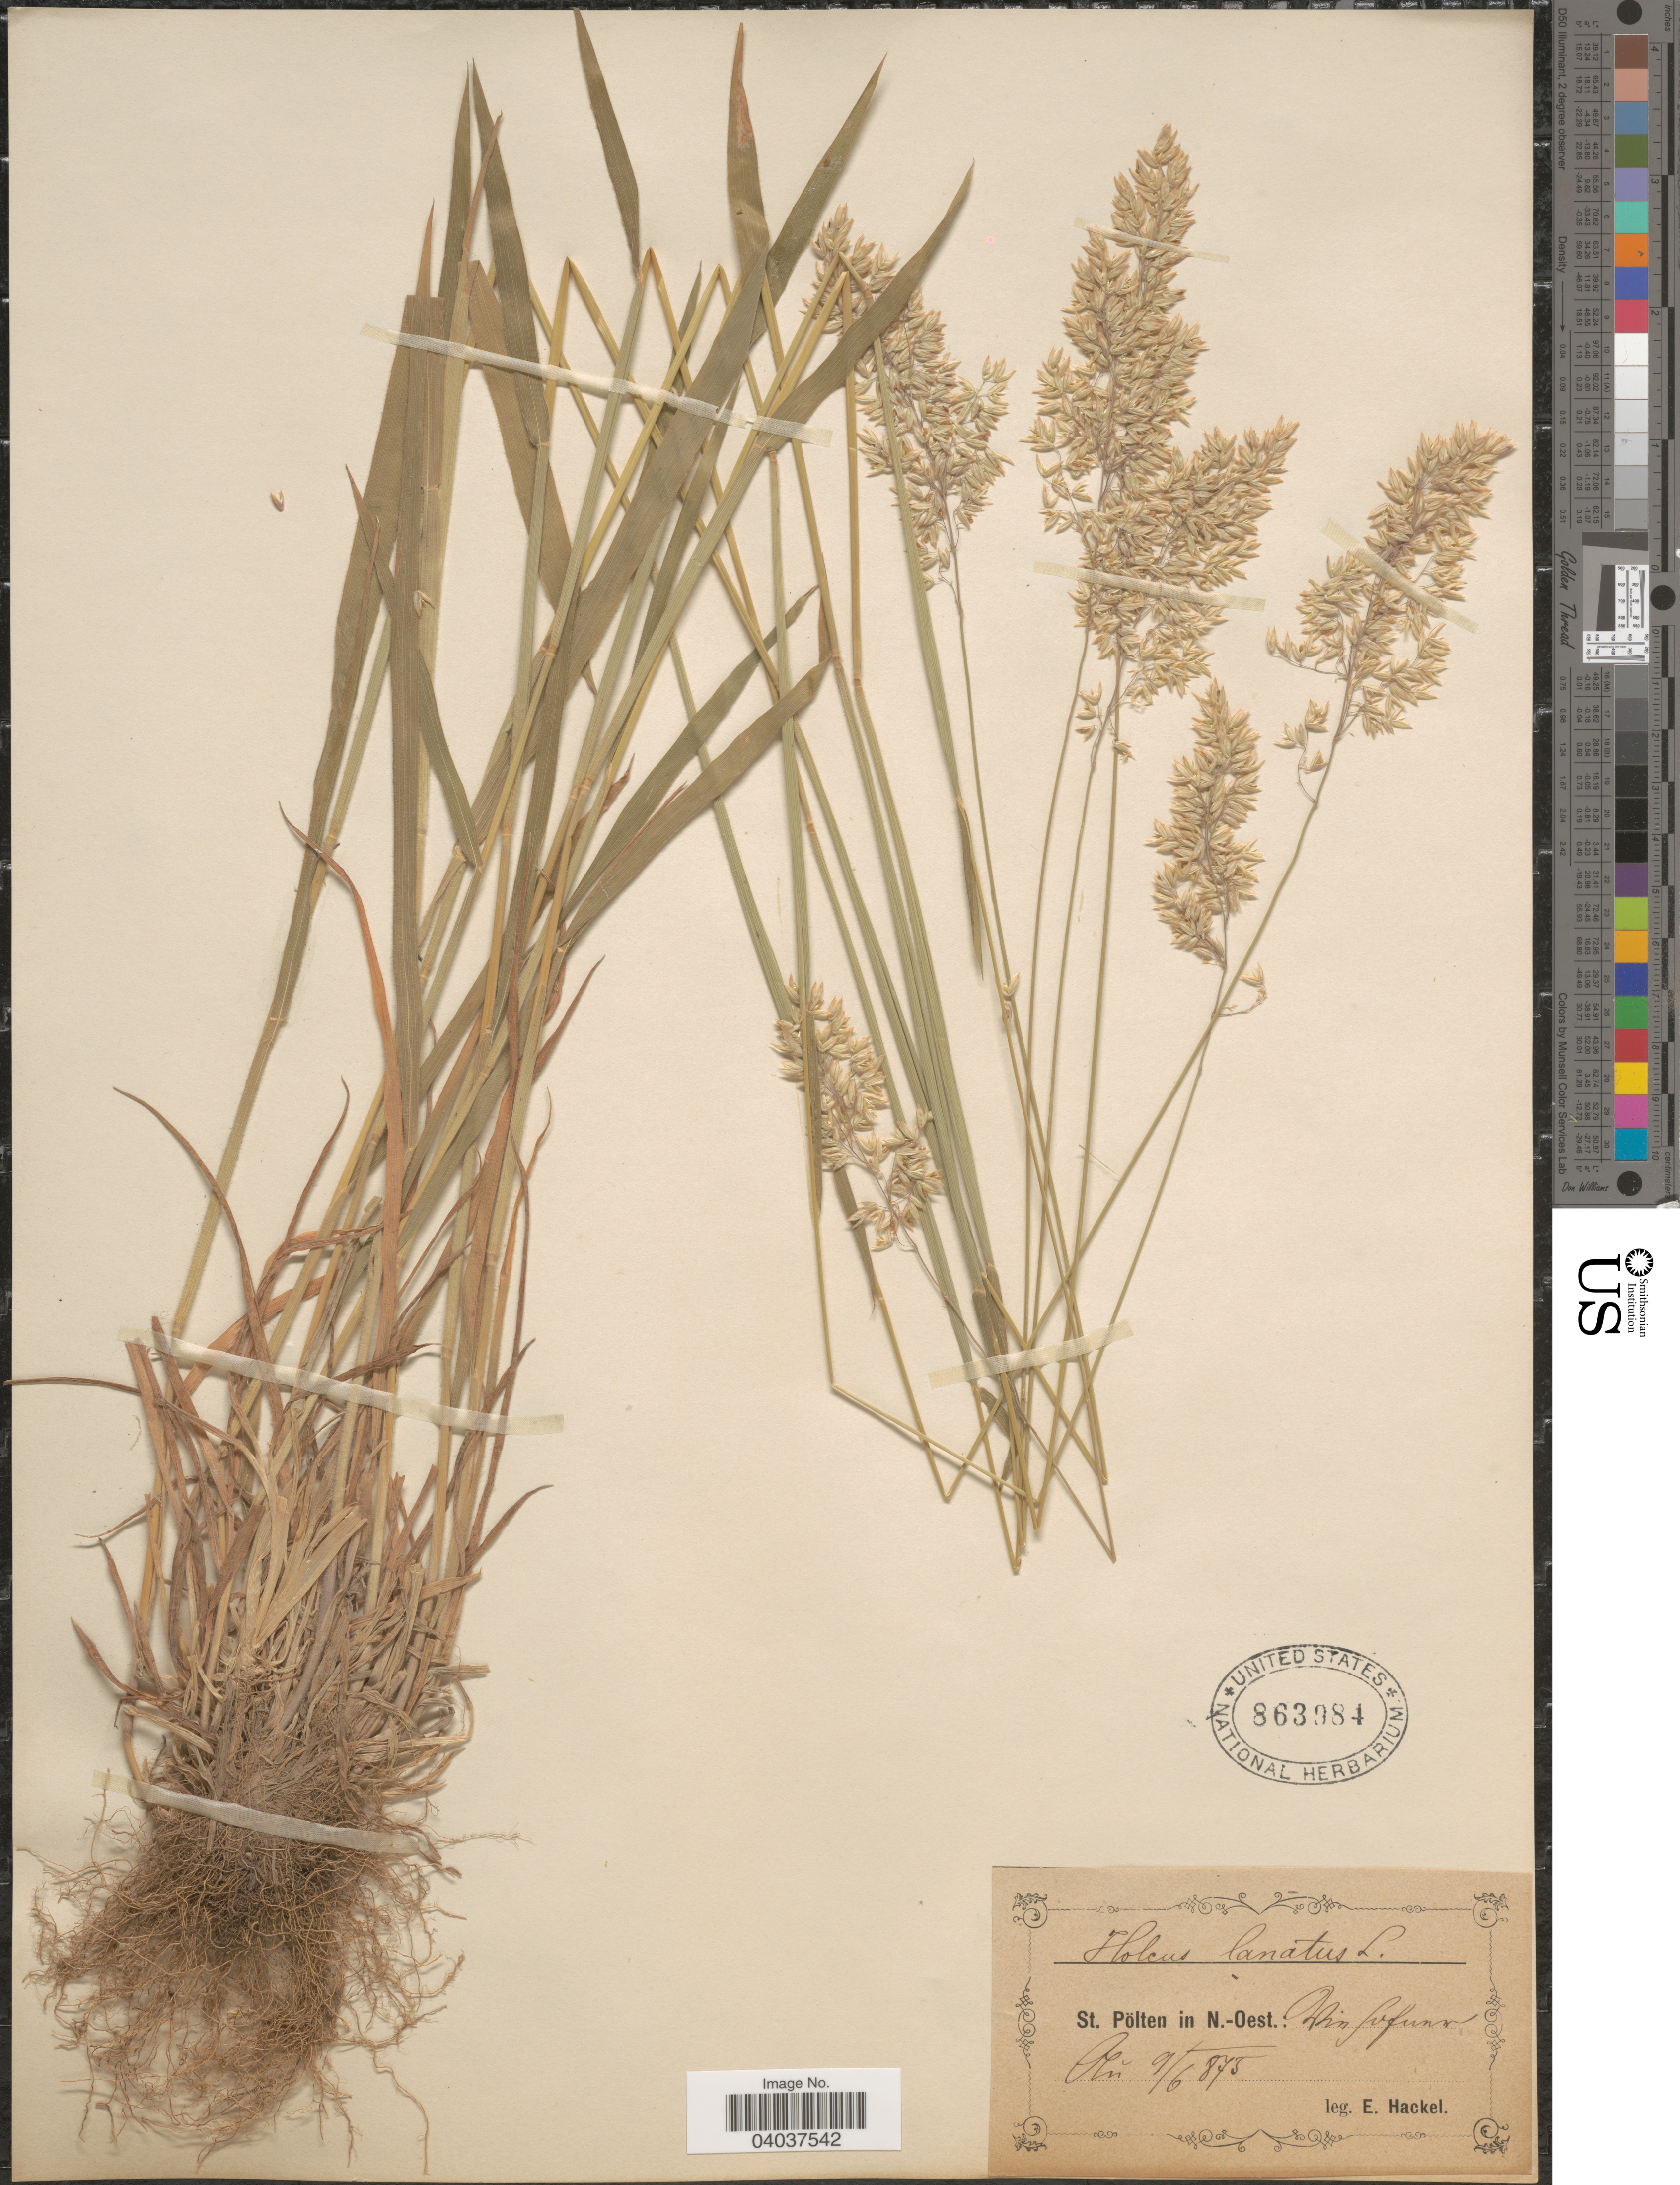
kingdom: Plantae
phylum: Tracheophyta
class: Liliopsida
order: Poales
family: Poaceae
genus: Holcus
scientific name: Holcus lanatus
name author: L.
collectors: E. Hackel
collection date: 1873-06-09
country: Austria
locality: St. Pölten in N.-Oest.: Ain [interpreted] fofuna [interpreted].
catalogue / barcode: US 863984